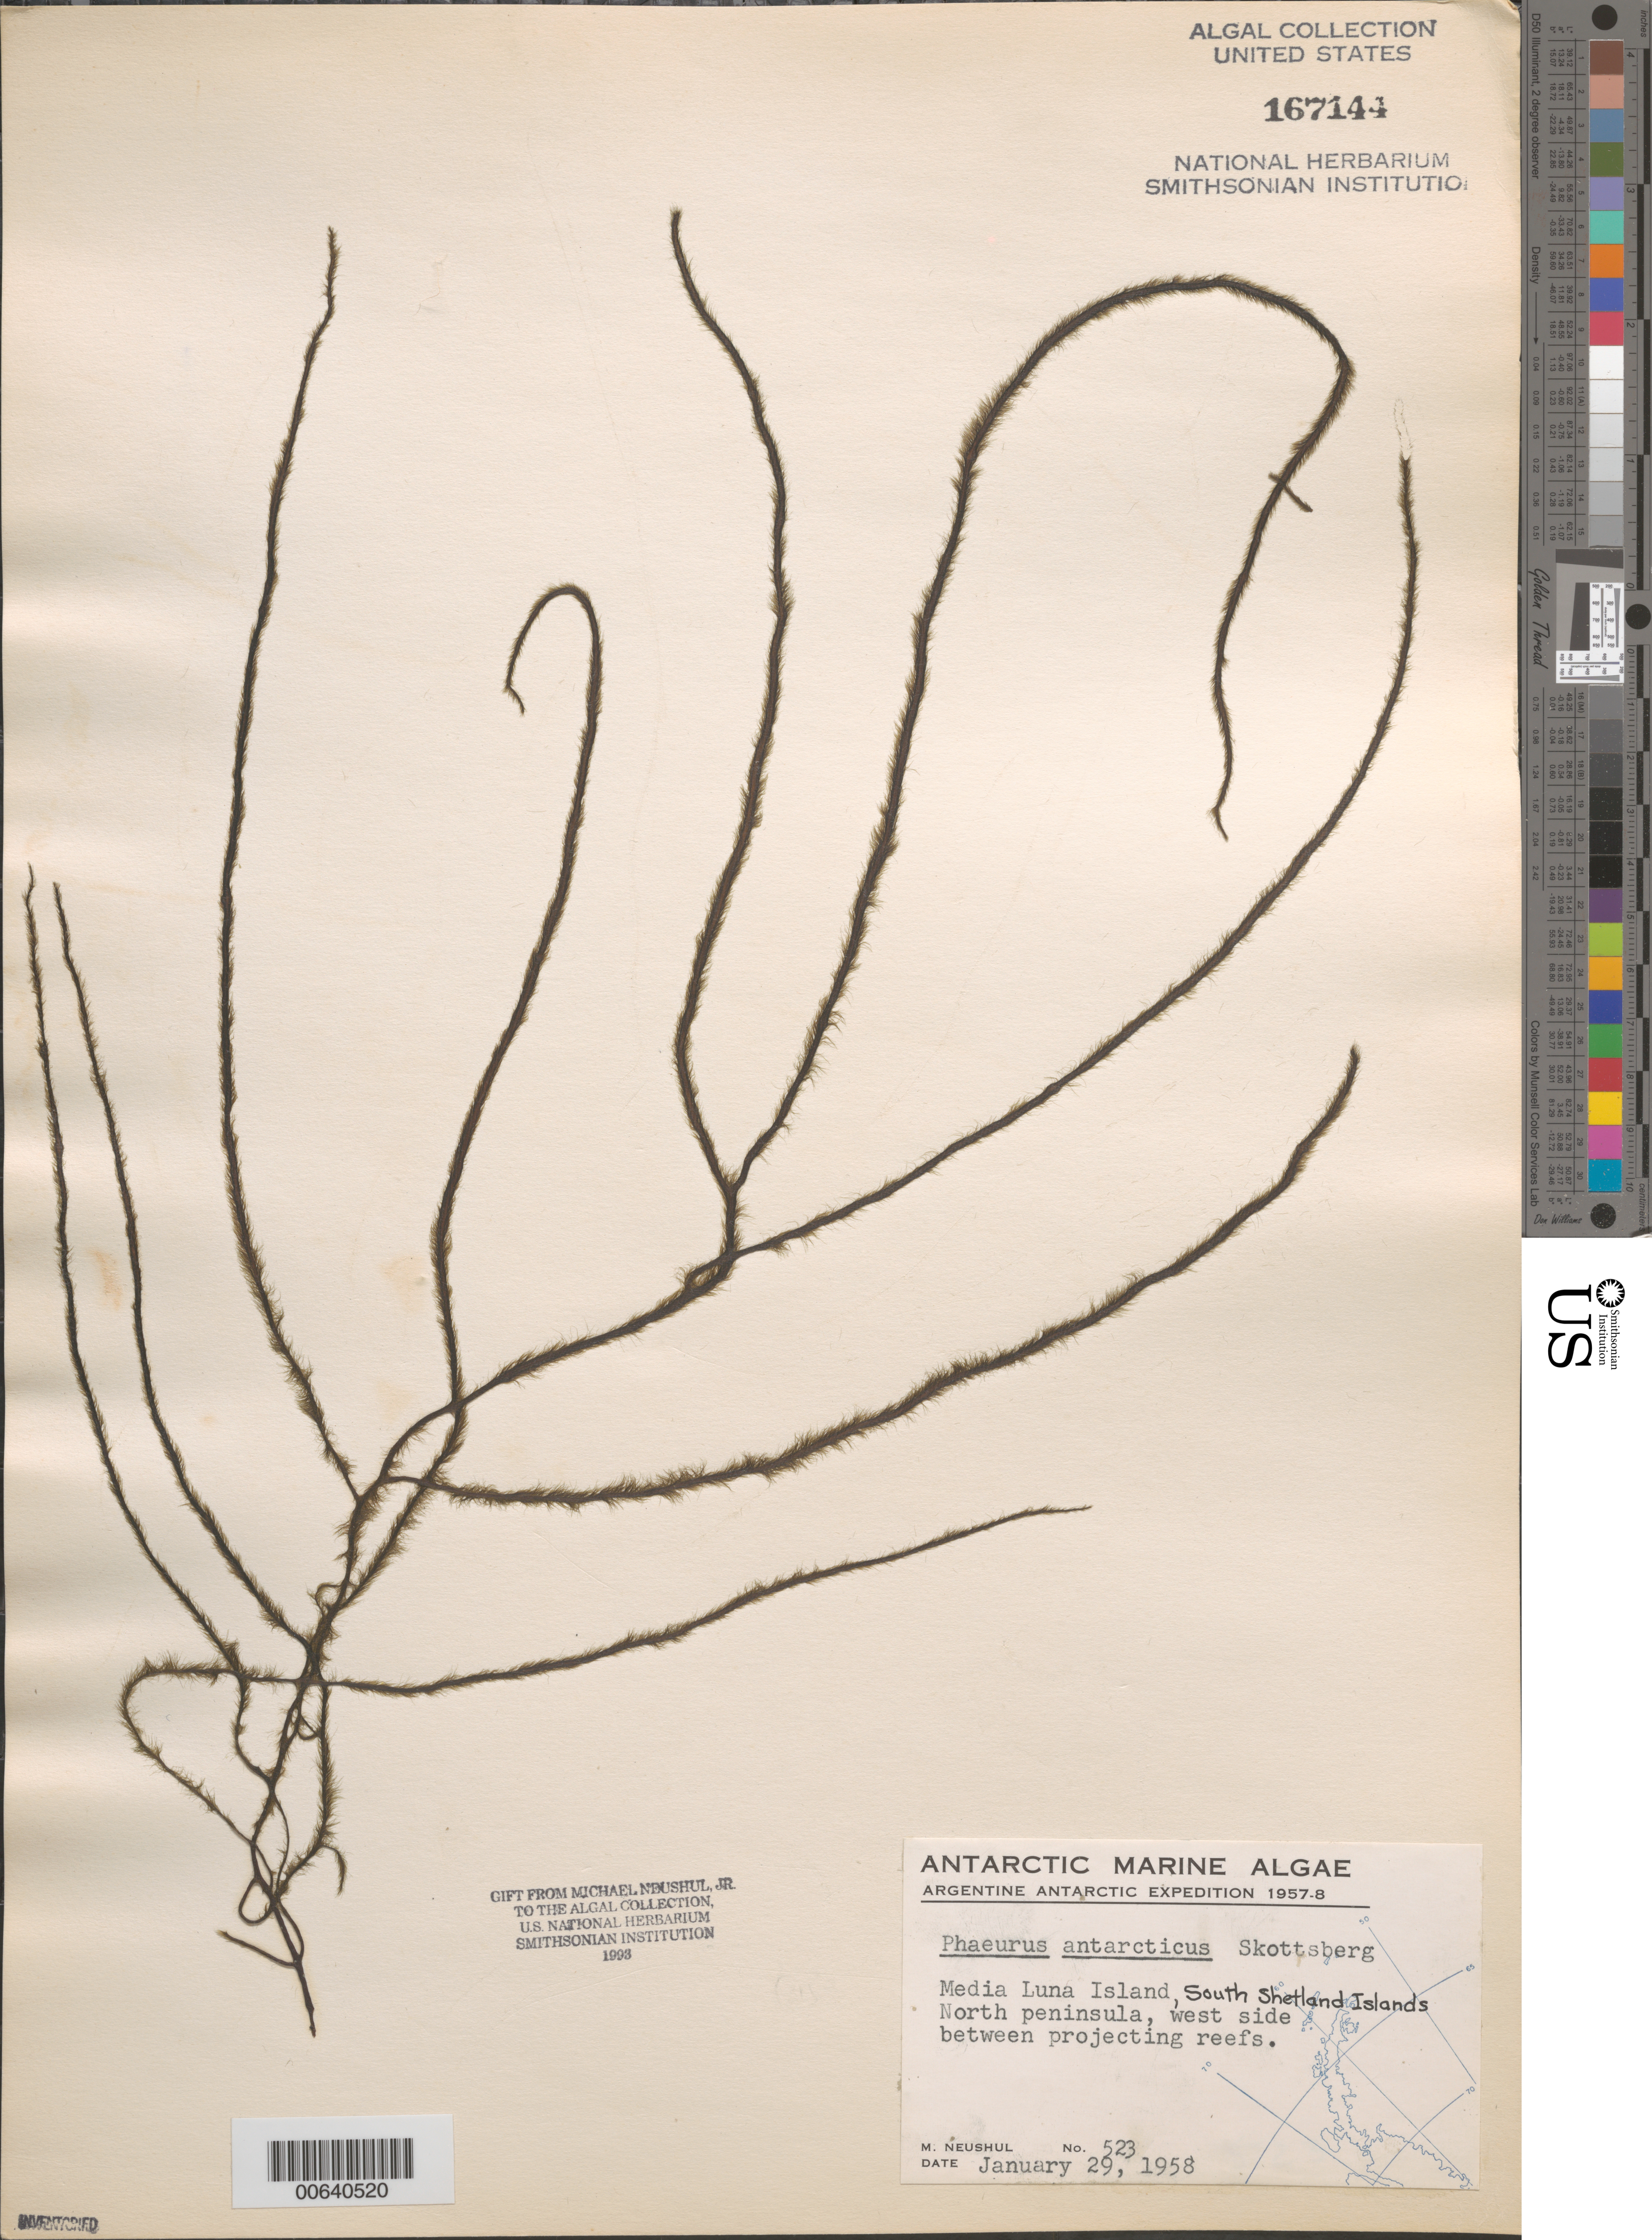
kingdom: Chromista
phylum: Ochrophyta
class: Phaeophyceae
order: Desmarestiales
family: Desmarestiaceae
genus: Phaeurus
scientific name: Phaeurus antarcticus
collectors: M. Neushul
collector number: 523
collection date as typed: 29 Jan 1958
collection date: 1958-01-29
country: Antarctica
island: Half Moon Island (Media Luna Island)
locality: North Peninsula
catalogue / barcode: US 167144